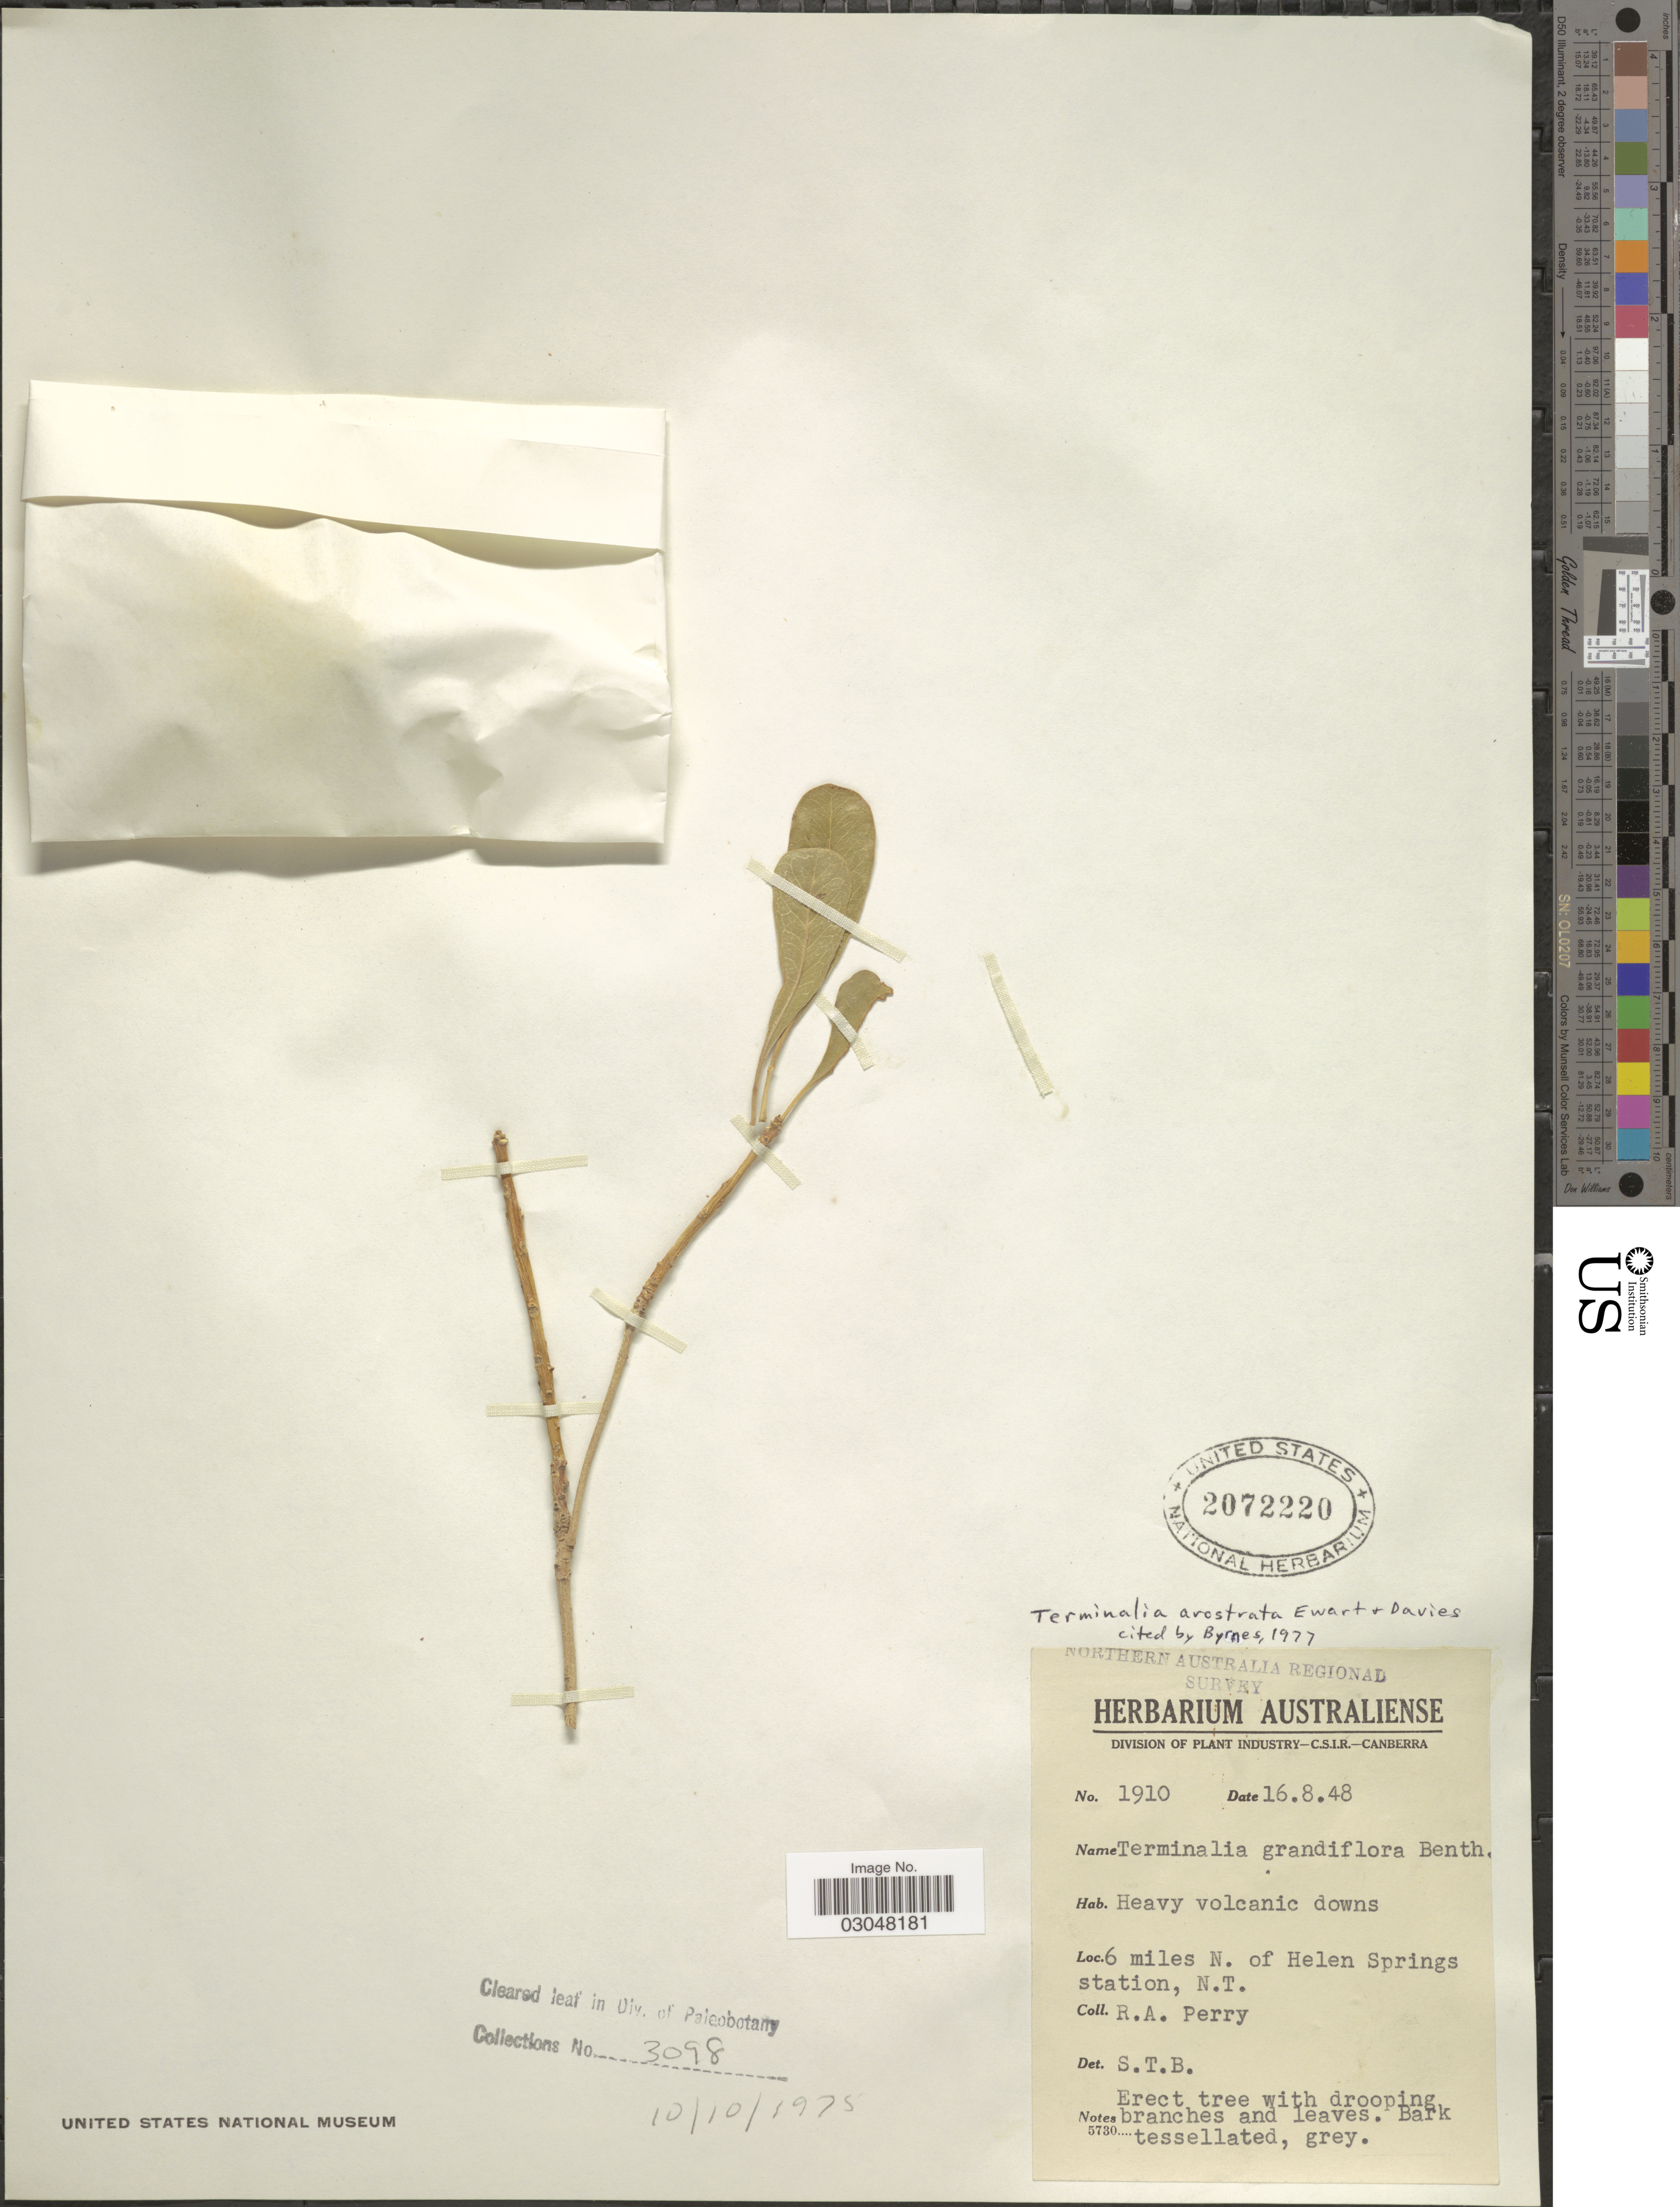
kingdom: Plantae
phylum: Tracheophyta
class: Magnoliopsida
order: Myrtales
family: Combretaceae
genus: Terminalia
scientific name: Terminalia arostrata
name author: Ewart & O.B. Davies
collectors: Perry, R. A.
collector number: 1910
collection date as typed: Transcribed d/m/y: 16/8/48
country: Australia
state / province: Northern Territory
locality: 6 miles N. of Helen Springs Station, N.T.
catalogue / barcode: US 2072220